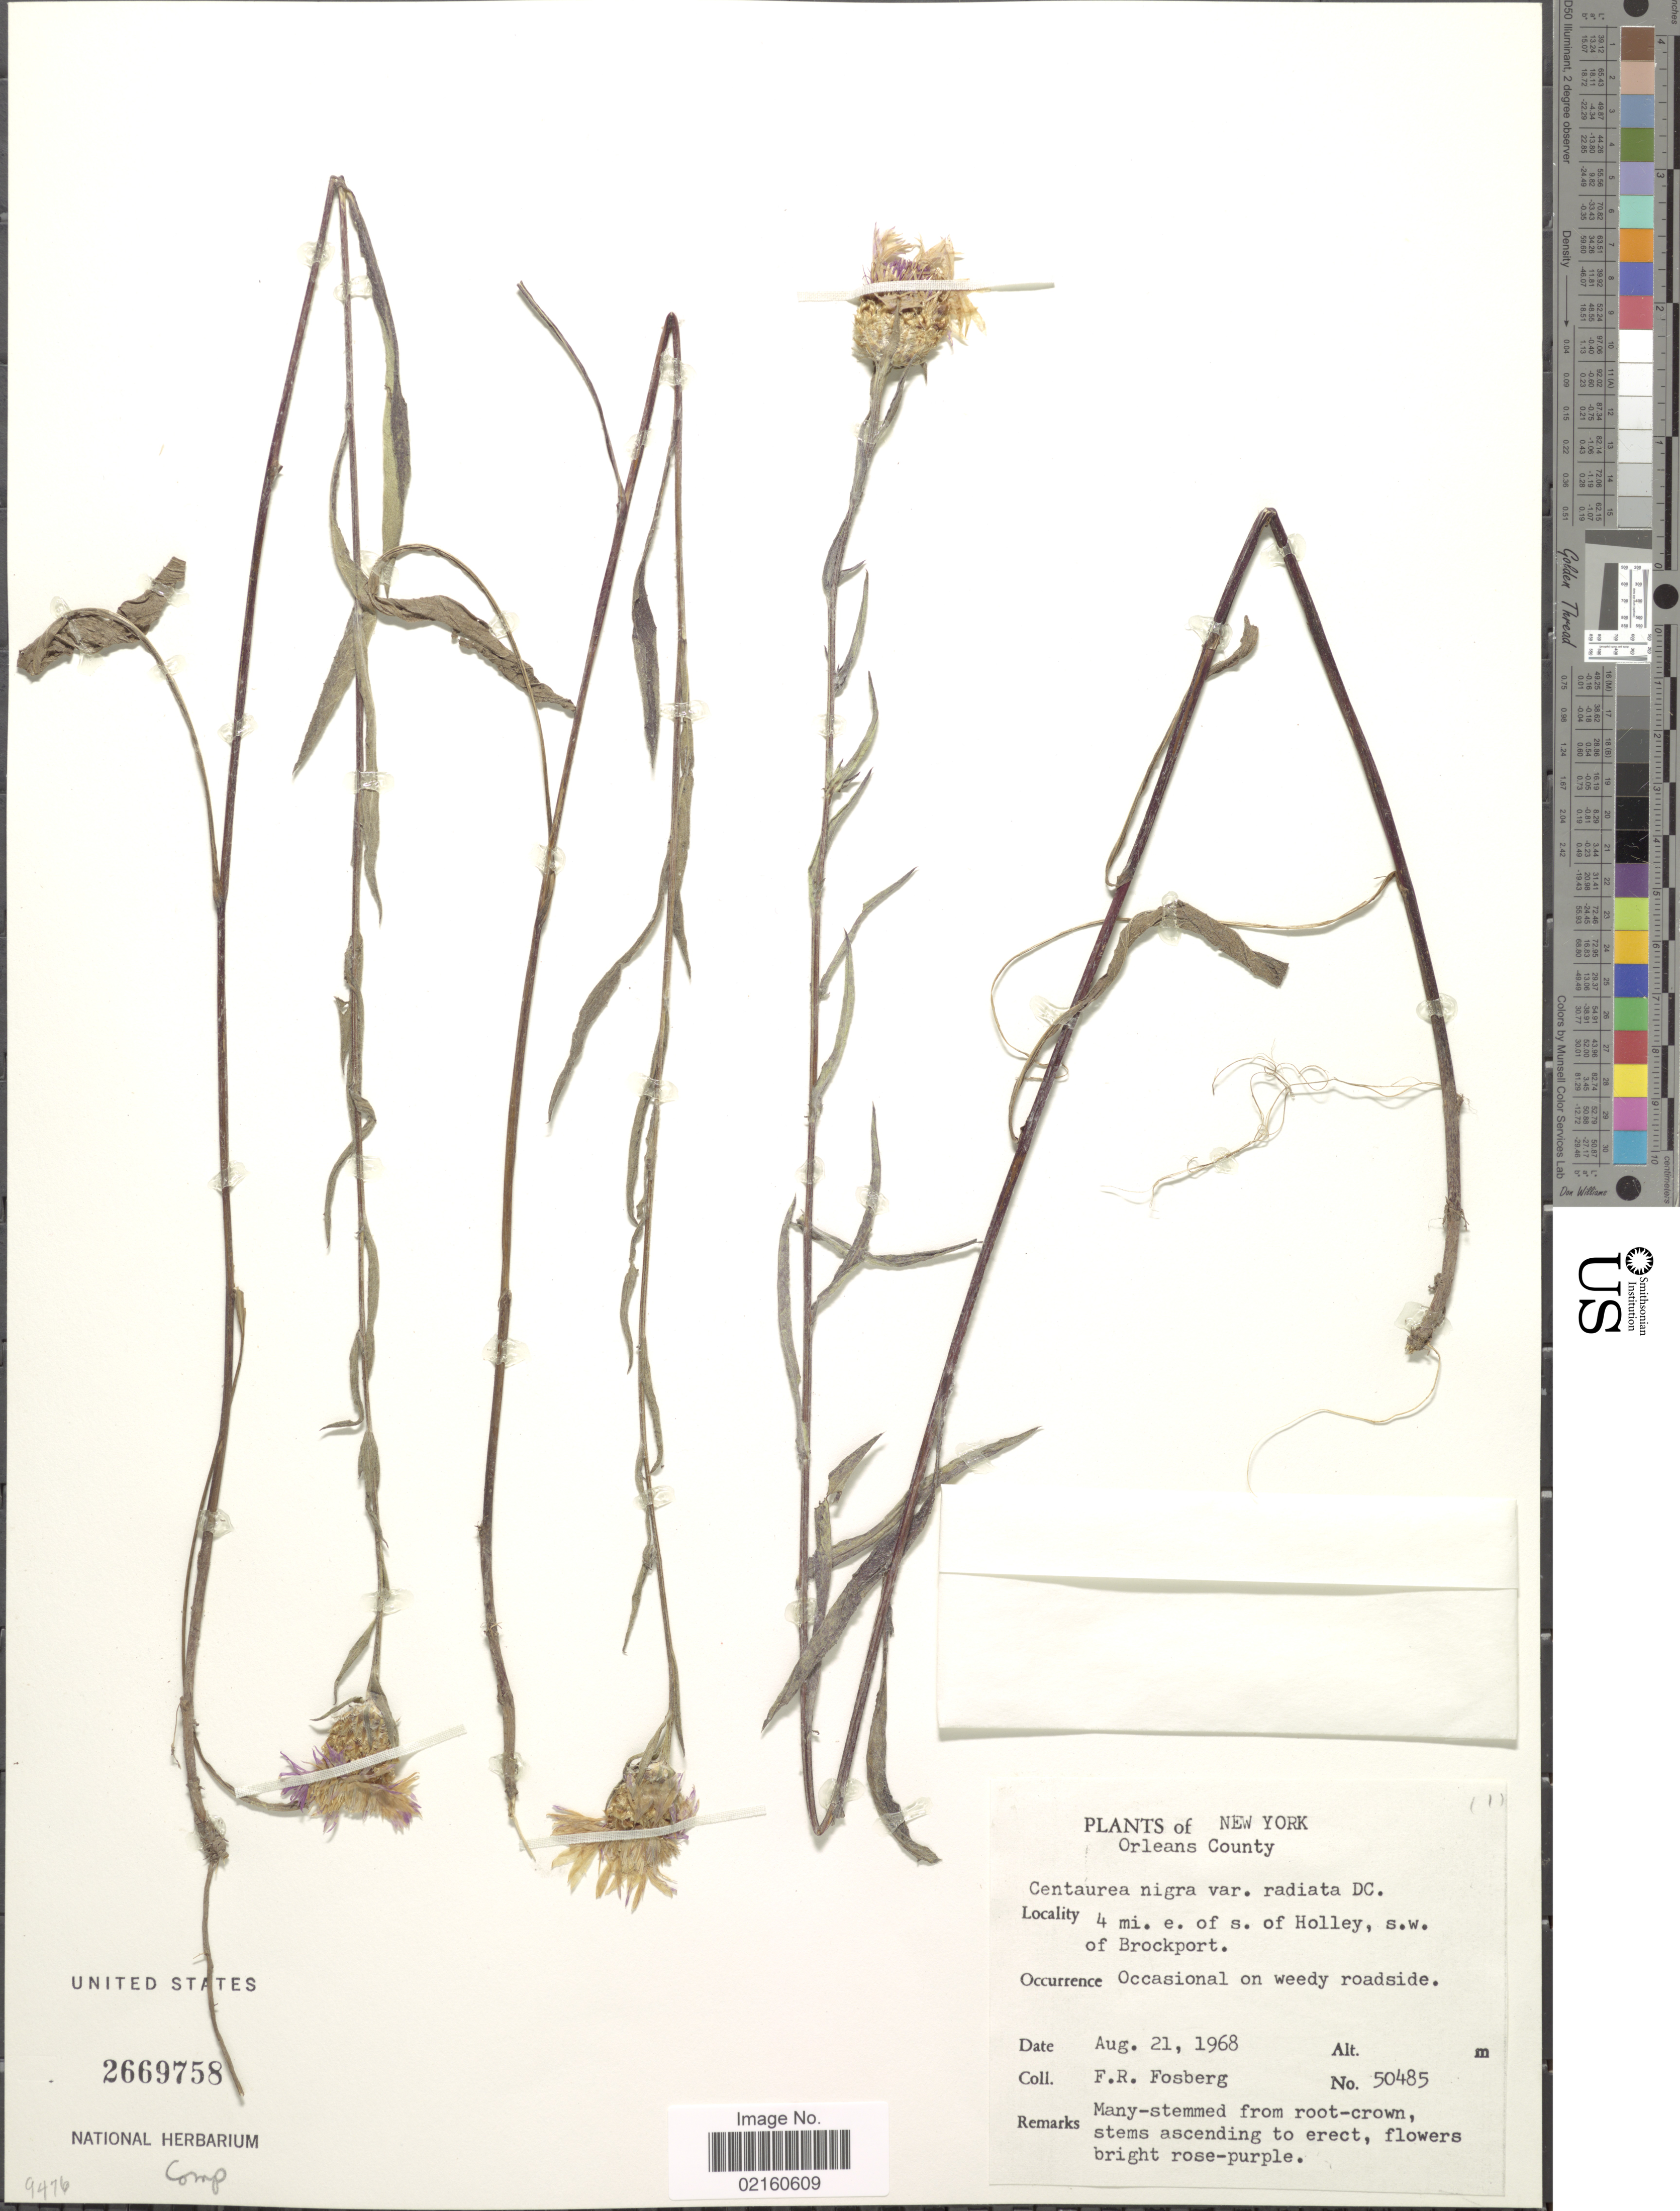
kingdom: Plantae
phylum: Tracheophyta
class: Magnoliopsida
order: Asterales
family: Asteraceae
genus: Centaurea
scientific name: Centaurea nigra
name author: L.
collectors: F. R. Fosberg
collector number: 50485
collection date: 1968-08-21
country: United States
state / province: New York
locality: Orleans County, 4 mi. e. of s. of Holley, s.w. of Brockport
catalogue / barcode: US 2669758